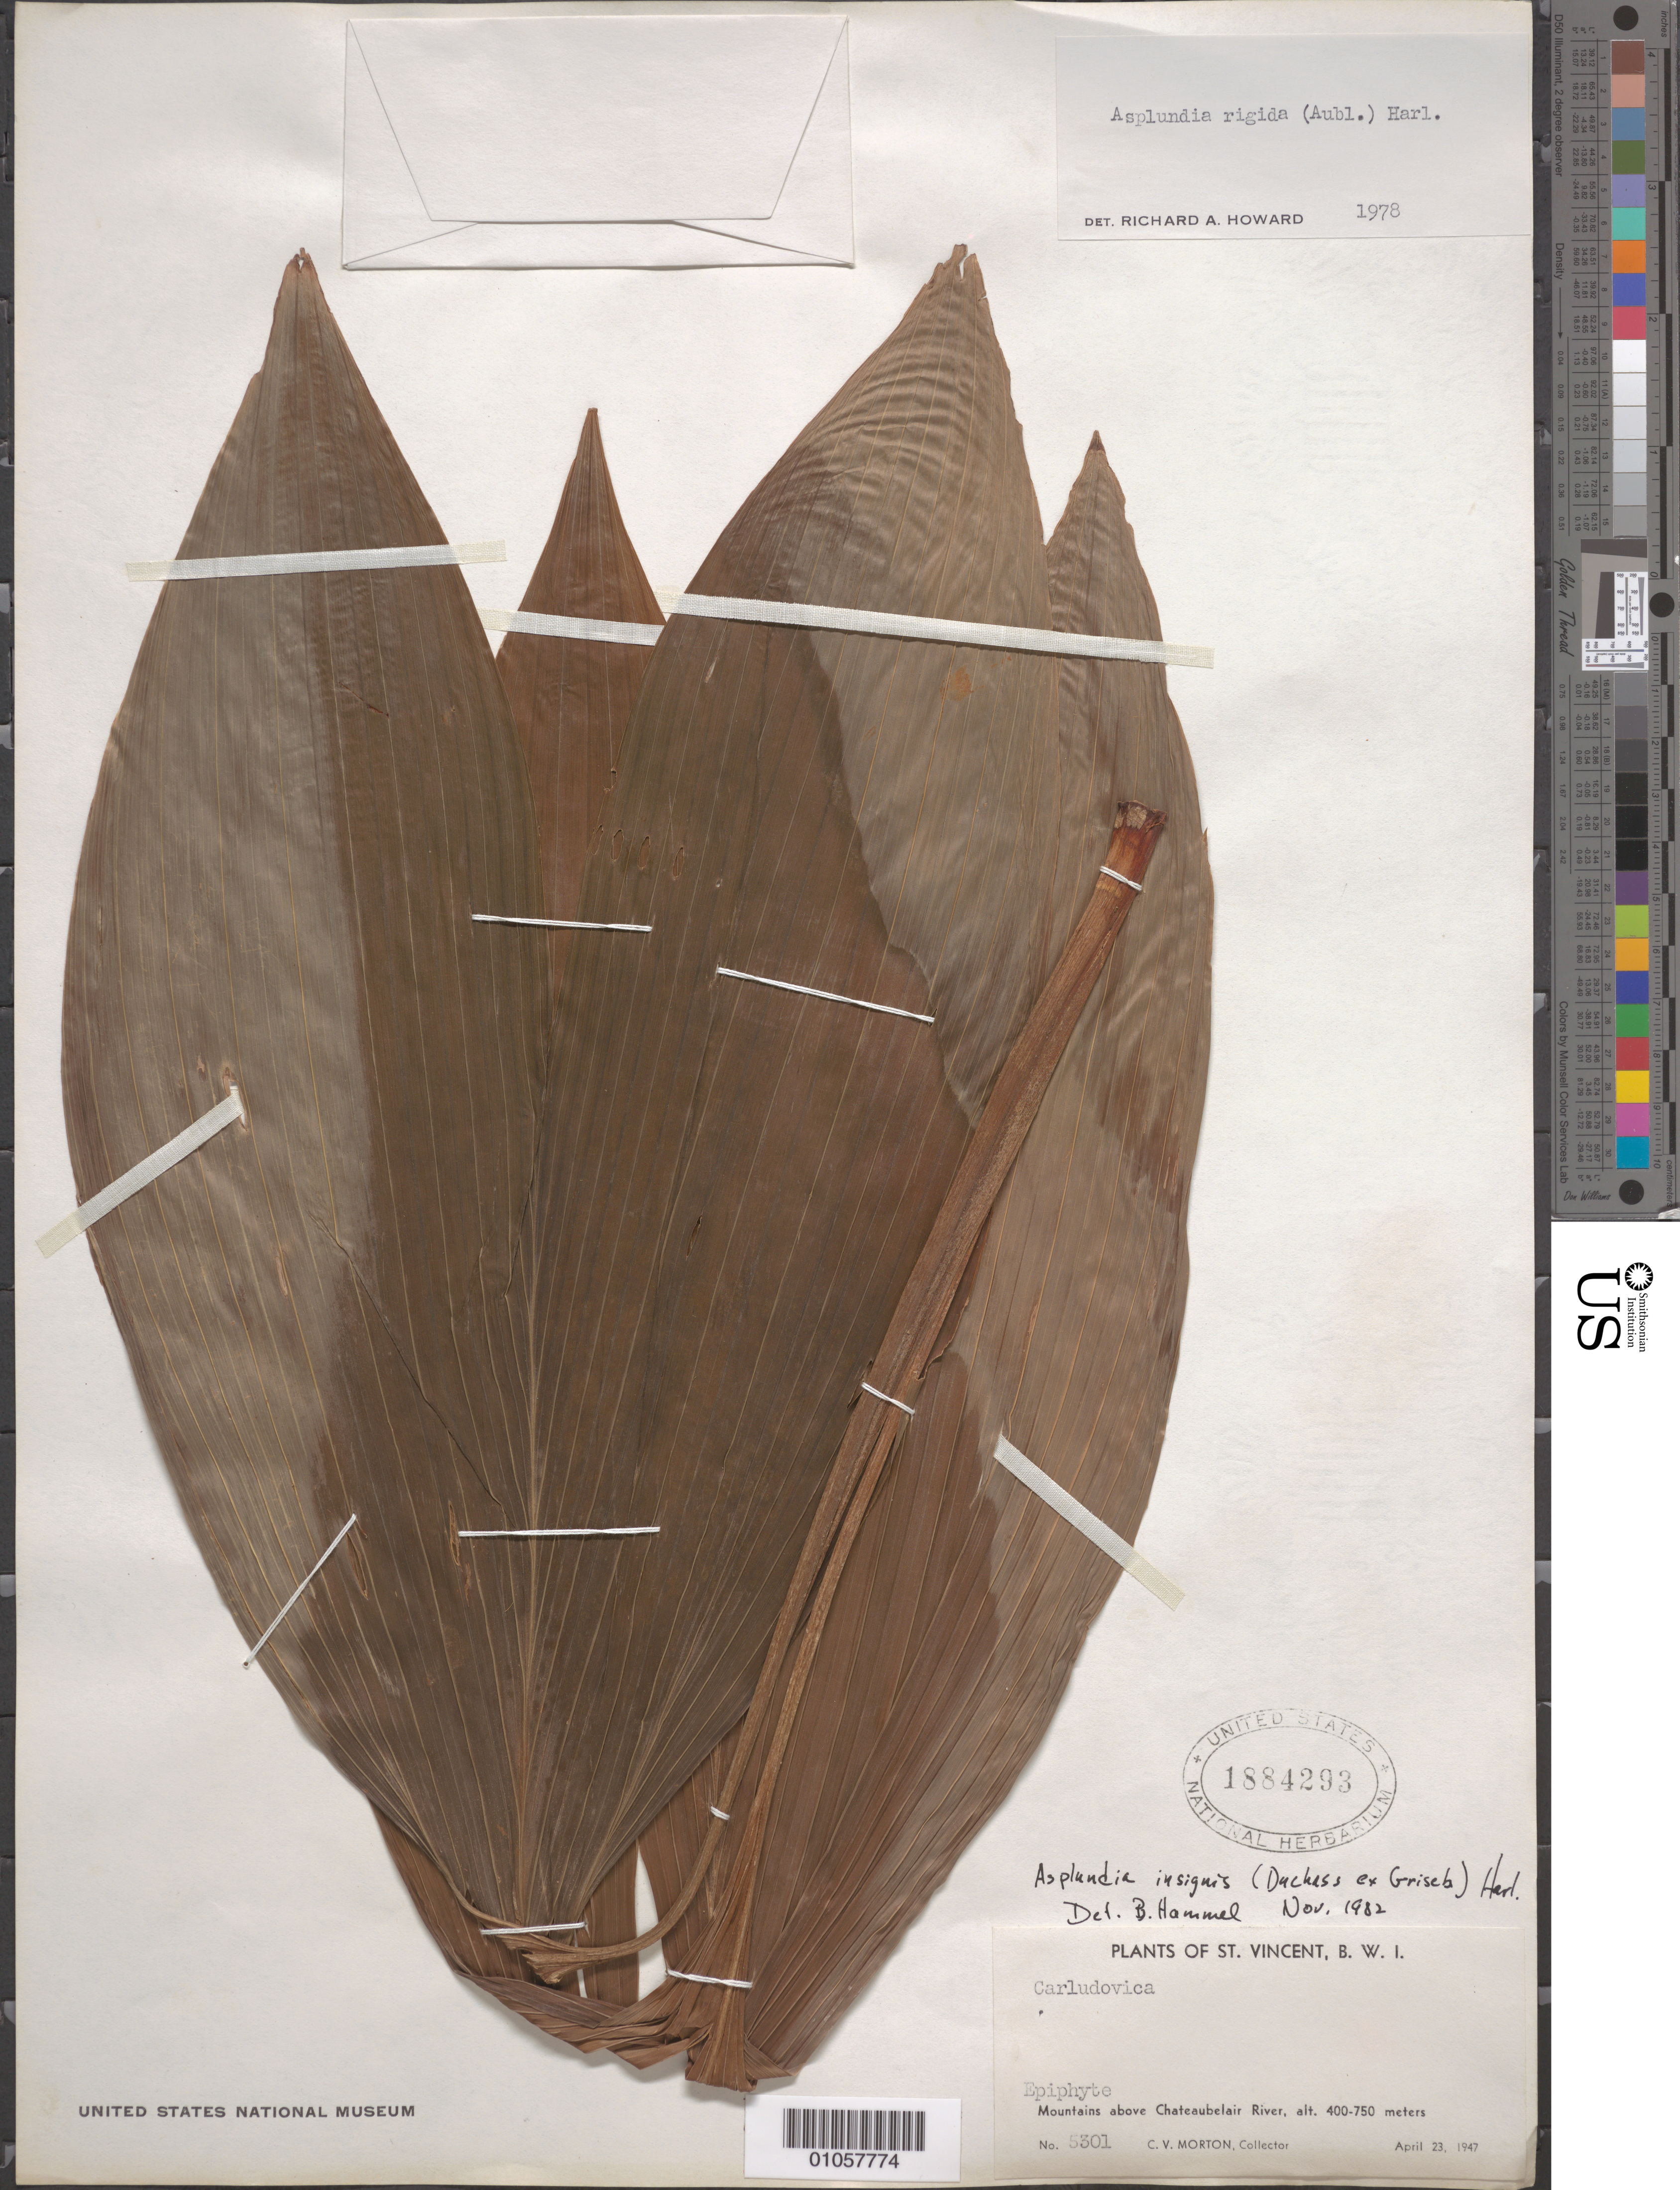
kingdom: Plantae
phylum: Tracheophyta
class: Liliopsida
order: Pandanales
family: Cyclanthaceae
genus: Asplundia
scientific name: Asplundia insignis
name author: (Duchass. ex Griseb.) Harling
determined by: Hammel, Barry E., (MO), Missouri Botanical Garden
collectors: C. V. Morton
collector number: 5301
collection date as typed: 23 Apr 1947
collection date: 1947-04-23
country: St. Vincent - Grenadines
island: St. Vincent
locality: Chateaubelair River, mountains above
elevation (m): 400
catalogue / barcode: US 1884293